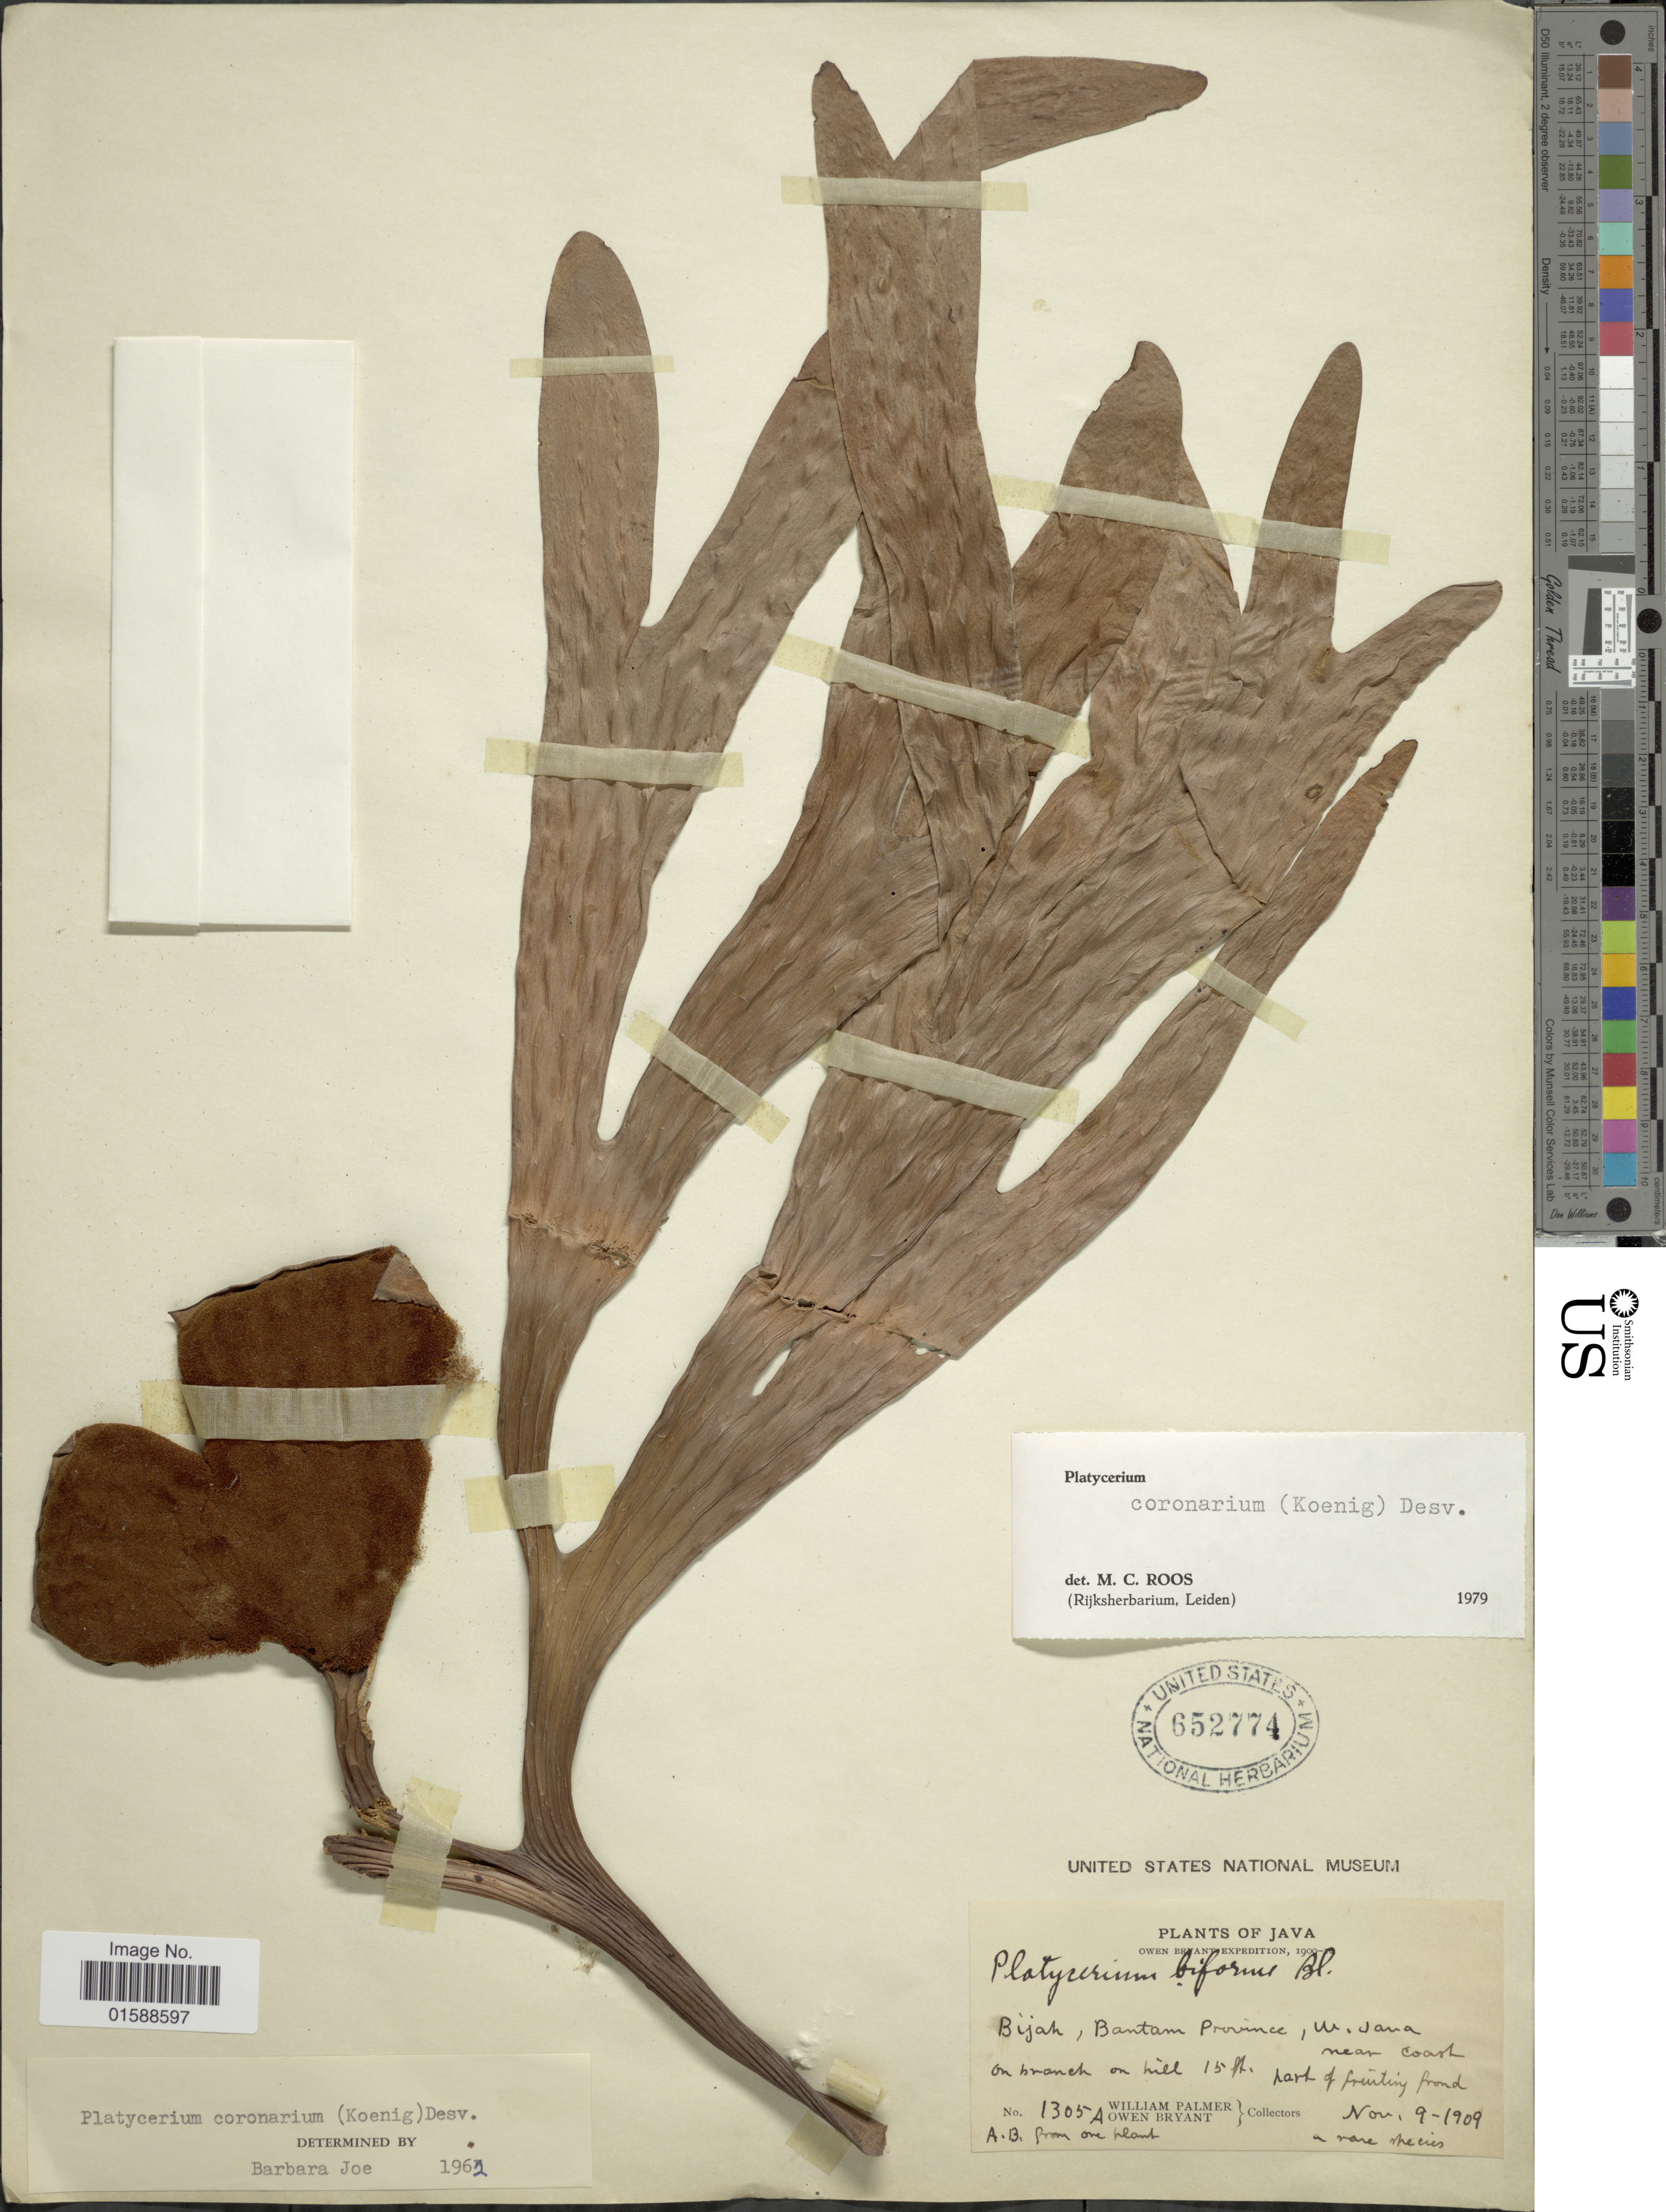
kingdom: Plantae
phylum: Tracheophyta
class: Polypodiopsida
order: Polypodiales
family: Polypodiaceae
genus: Platycerium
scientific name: Platycerium coronarium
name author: (K.D. Koenig ex O.F. Müll.) Desv.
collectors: W. Palmer & O. Bryant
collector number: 1305A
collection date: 1909-11-09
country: Indonesia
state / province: Java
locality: Bijah, Bantam Province, W. Java. near coast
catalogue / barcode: US 652774